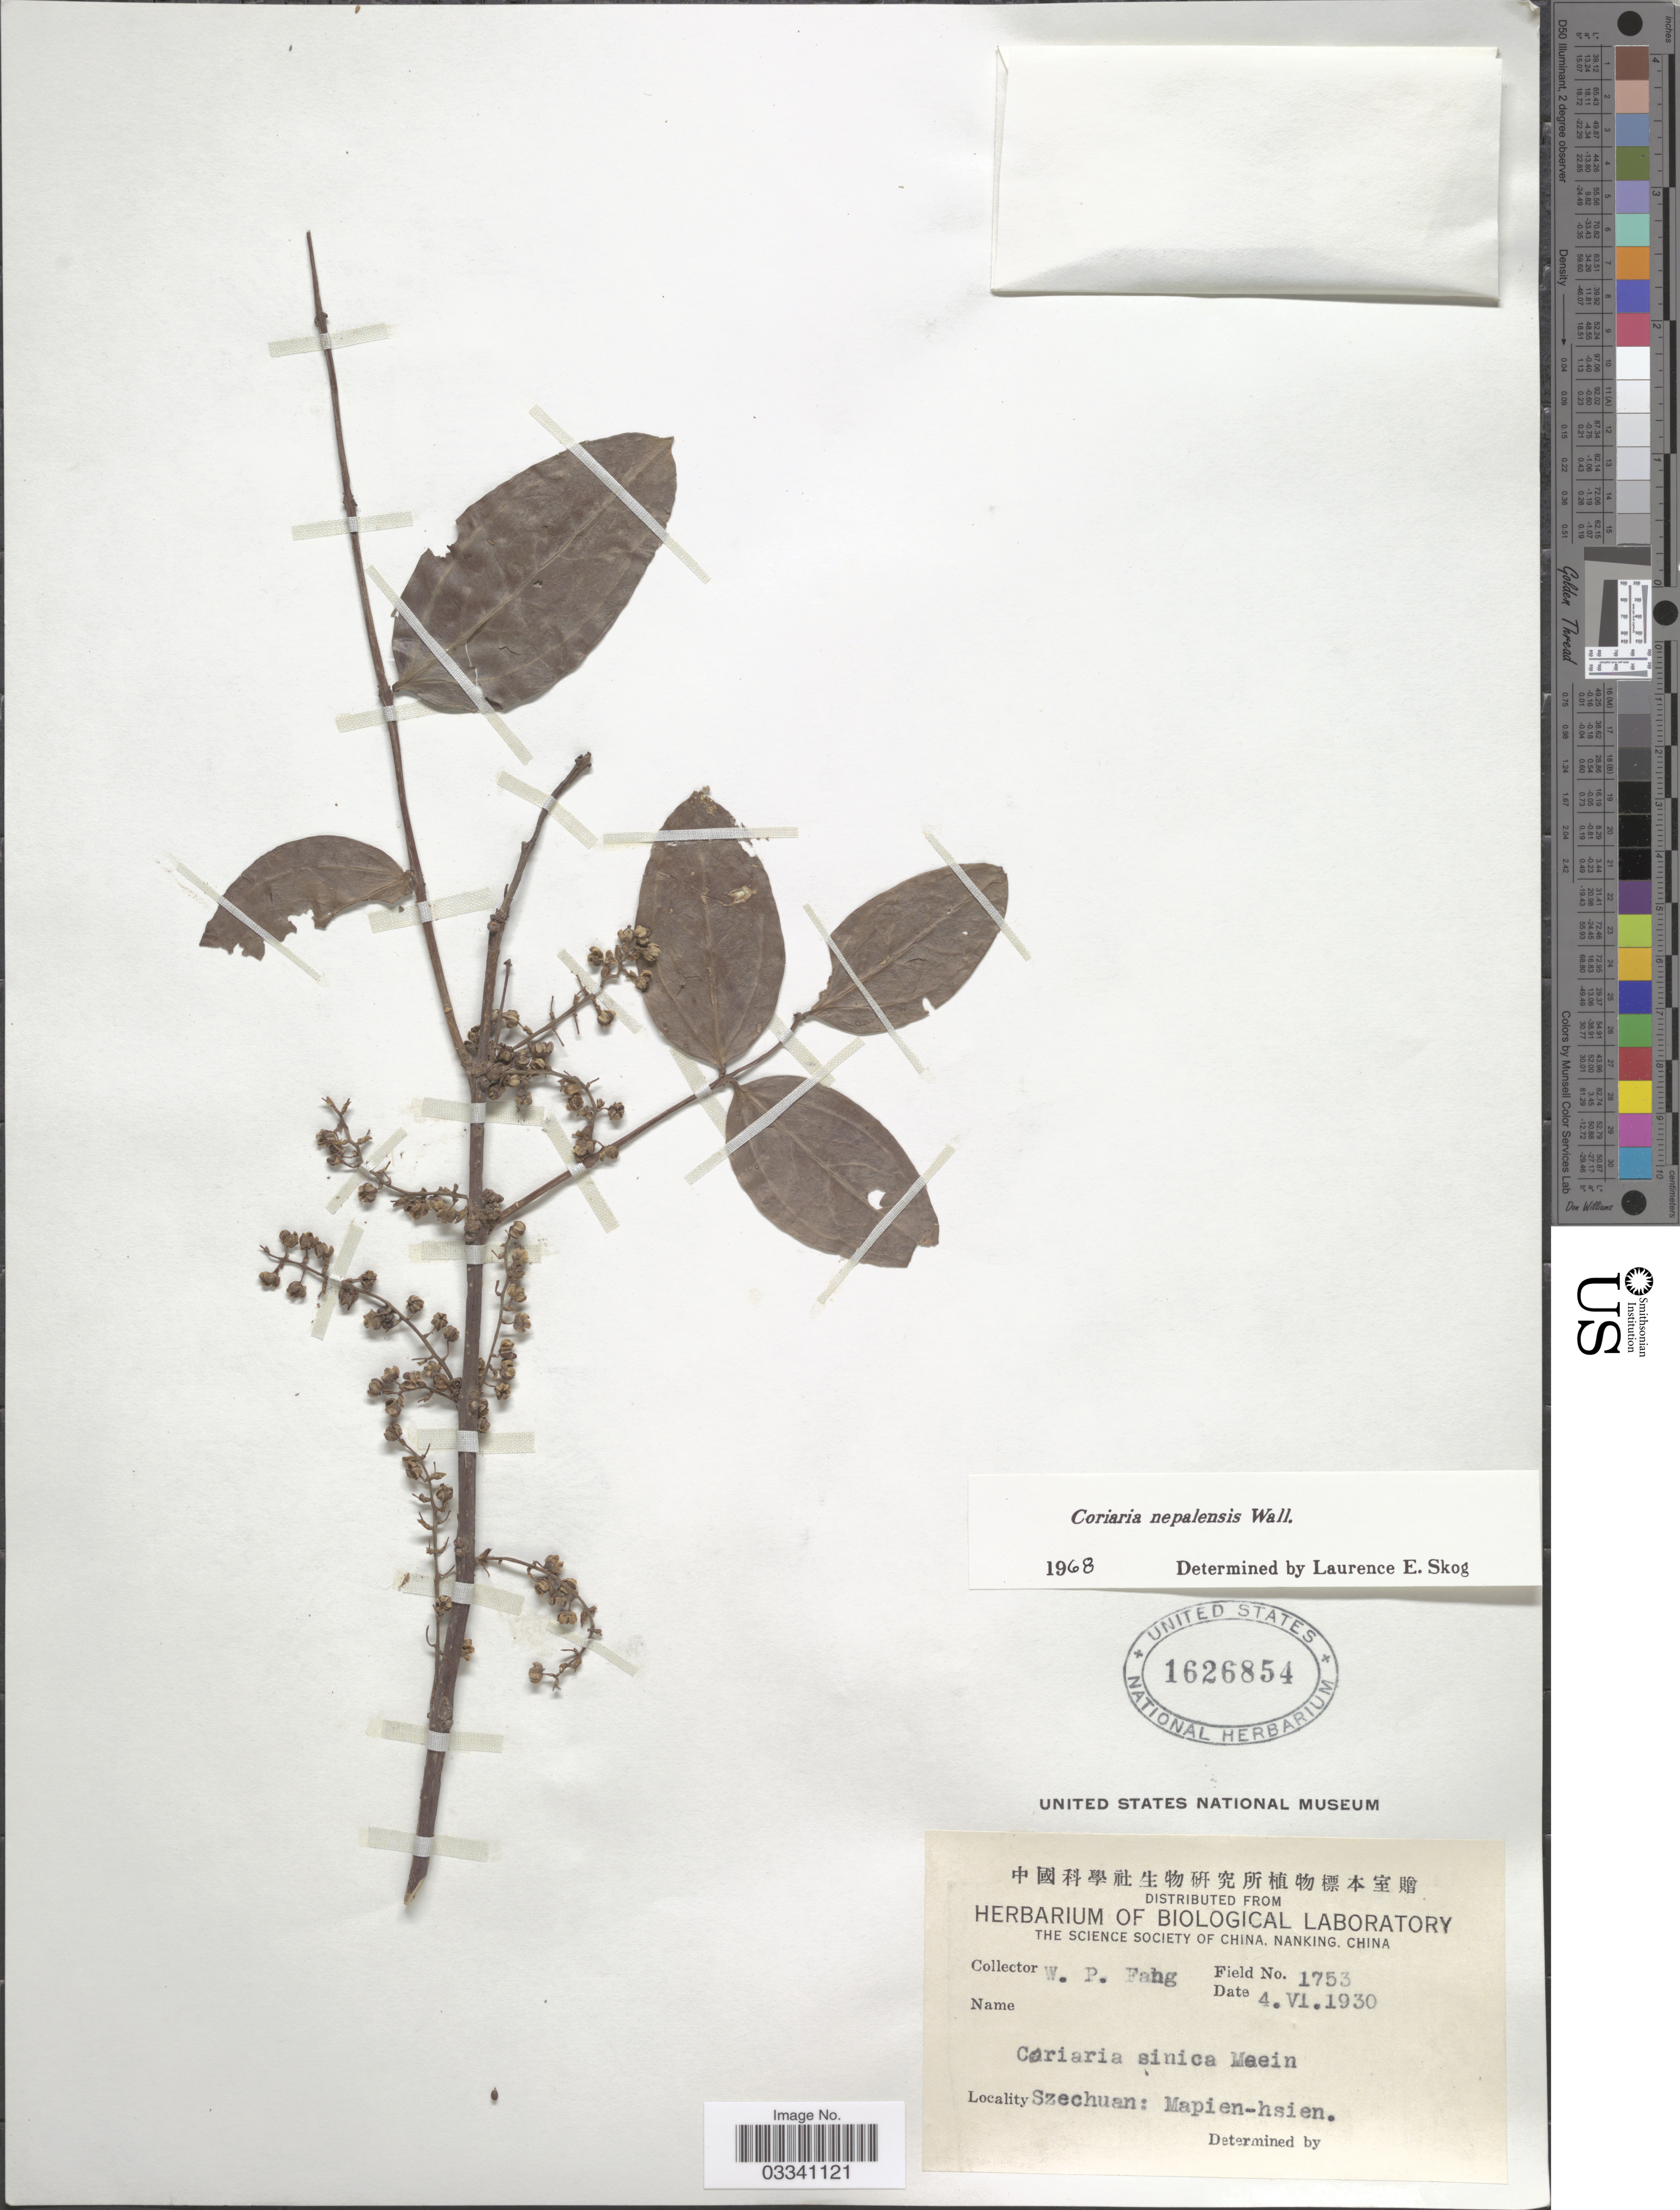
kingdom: Plantae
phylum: Tracheophyta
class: Magnoliopsida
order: Cucurbitales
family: Coriariaceae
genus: Coriaria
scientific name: Coriaria nepalensis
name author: Wall.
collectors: W. P. Fang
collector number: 1753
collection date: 1930-06-04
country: China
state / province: Sichuan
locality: Szechuan: Mapien-hsien.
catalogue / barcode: US 1626854